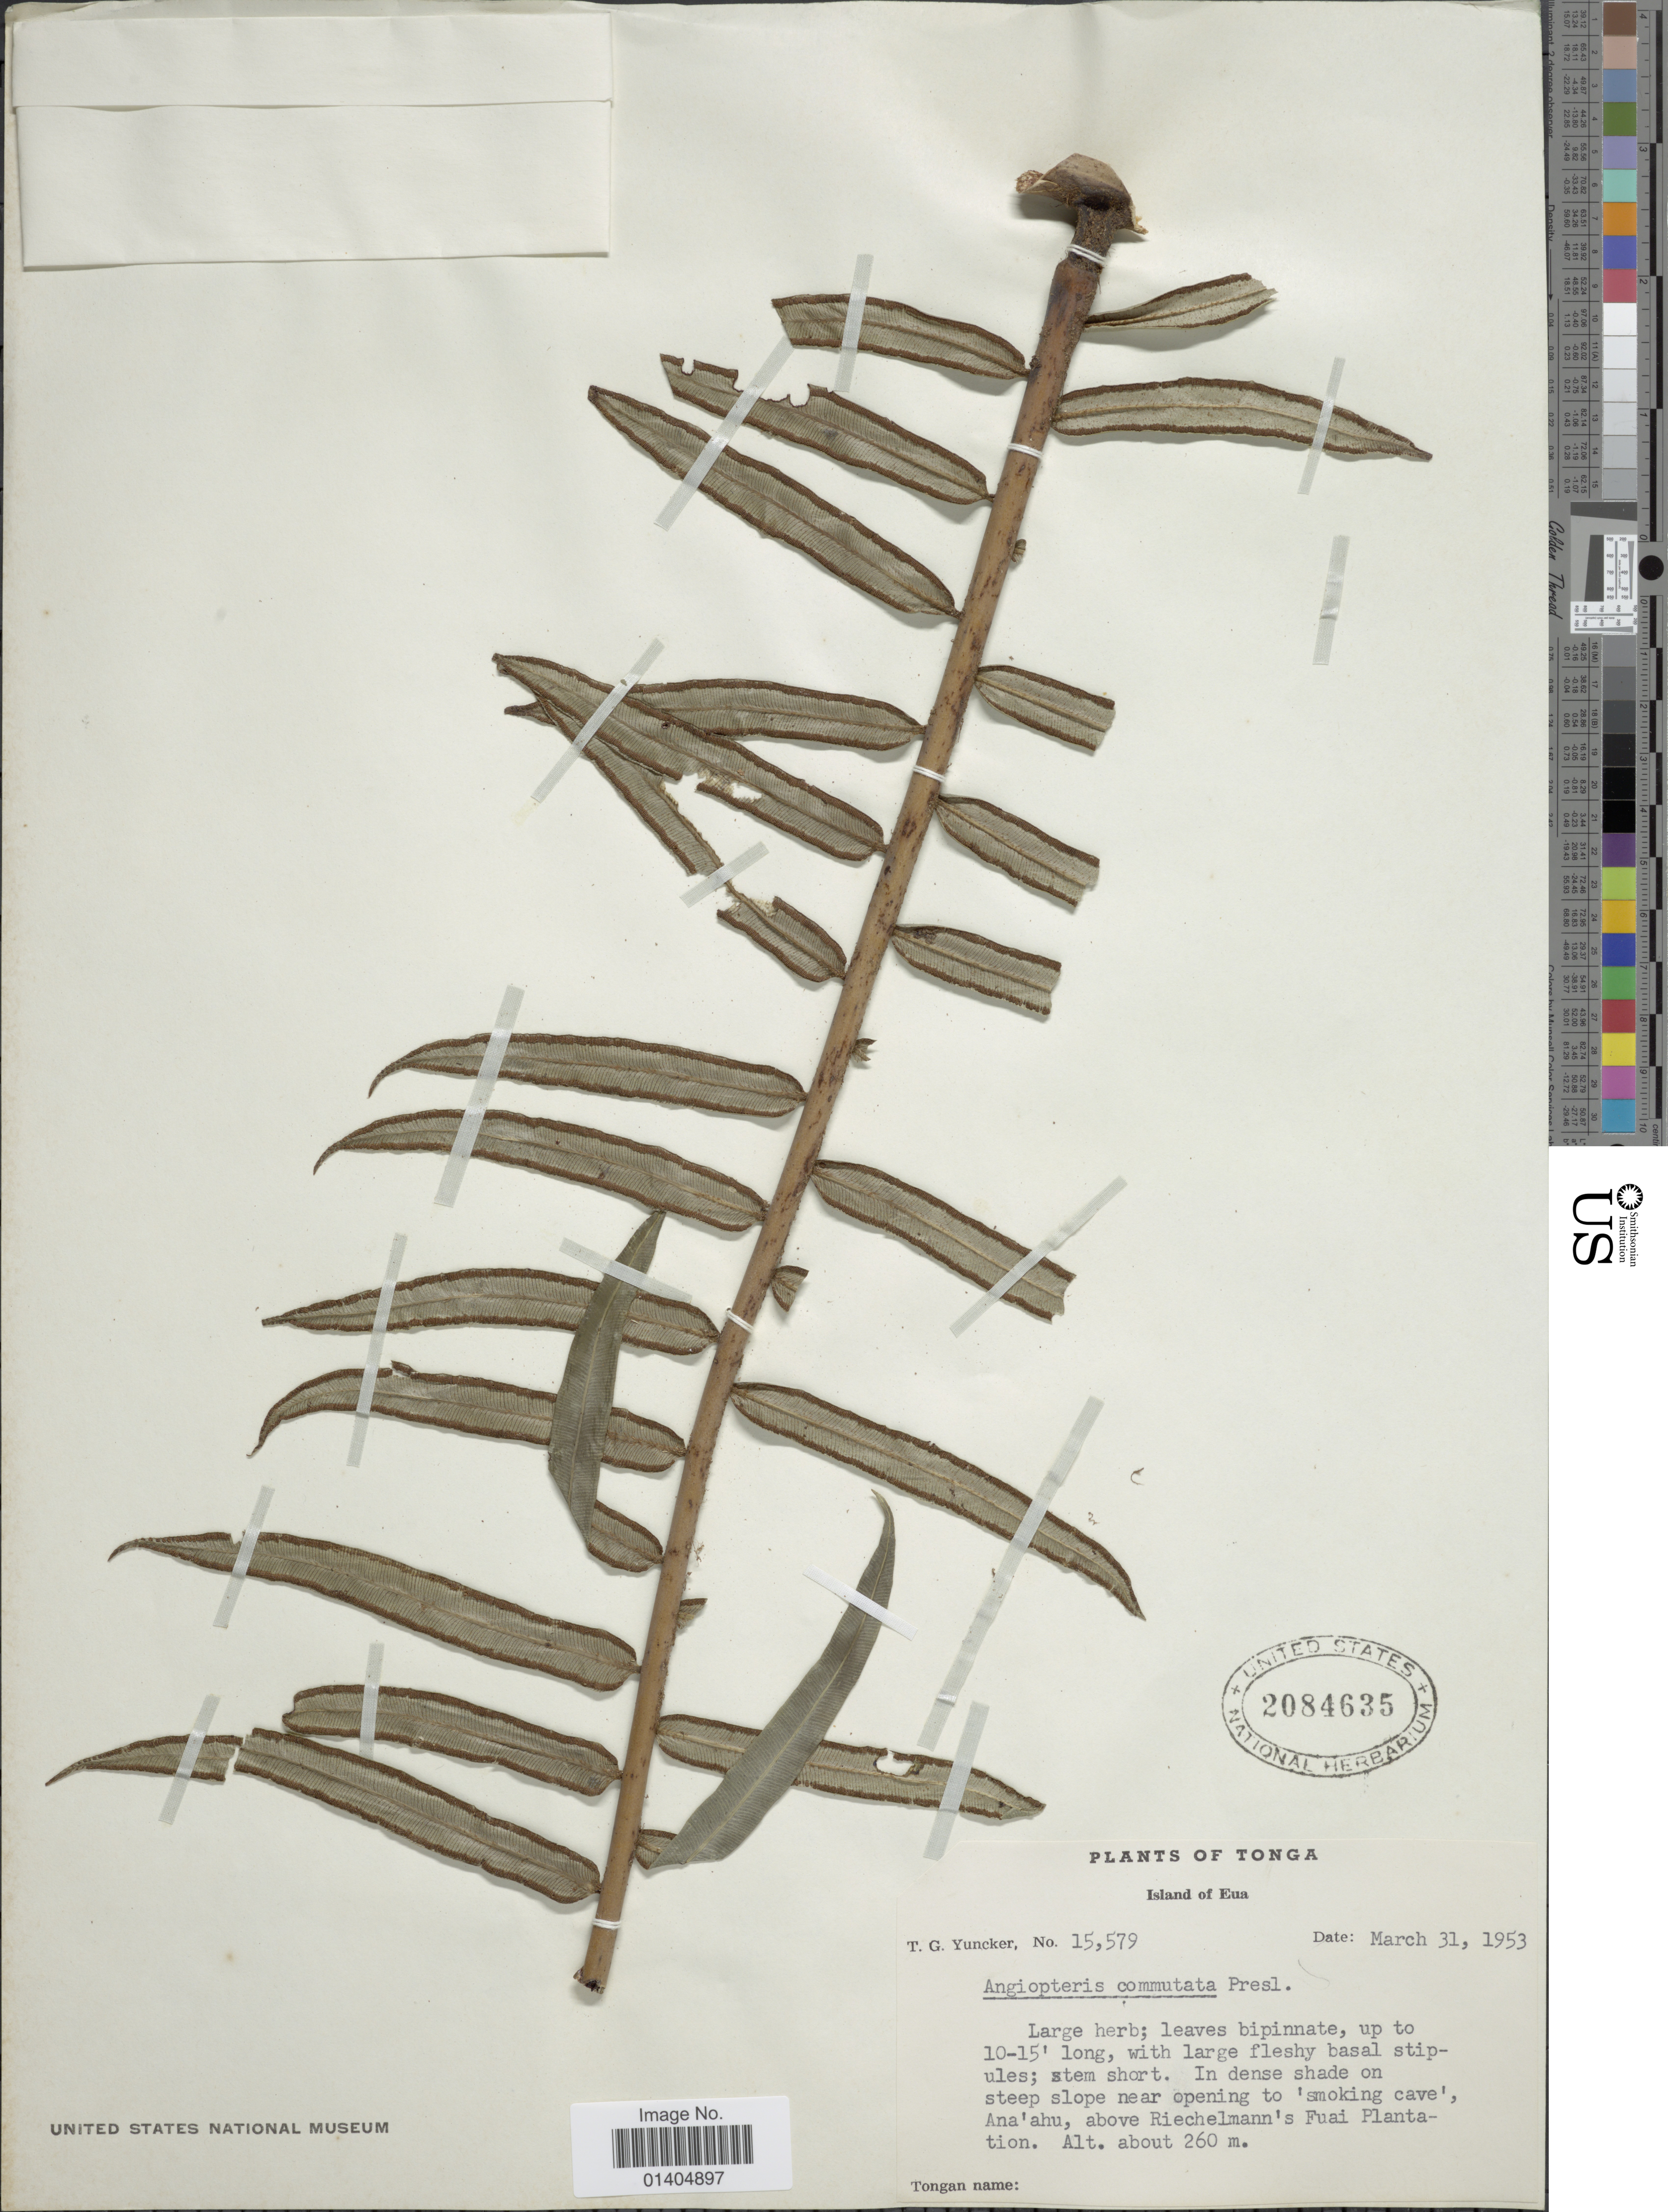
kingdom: Plantae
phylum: Tracheophyta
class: Polypodiopsida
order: Marattiales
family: Marattiaceae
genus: Angiopteris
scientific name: Angiopteris microura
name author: Copel.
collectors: T. G. Yuncker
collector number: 15579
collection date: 1953-03-31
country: Tonga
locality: Island of Eua, in dense shade on steep slope near opening to 'smoking cave', Ana'ahu, above Riechelmann's Fuai Plantation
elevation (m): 260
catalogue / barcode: US 2084635